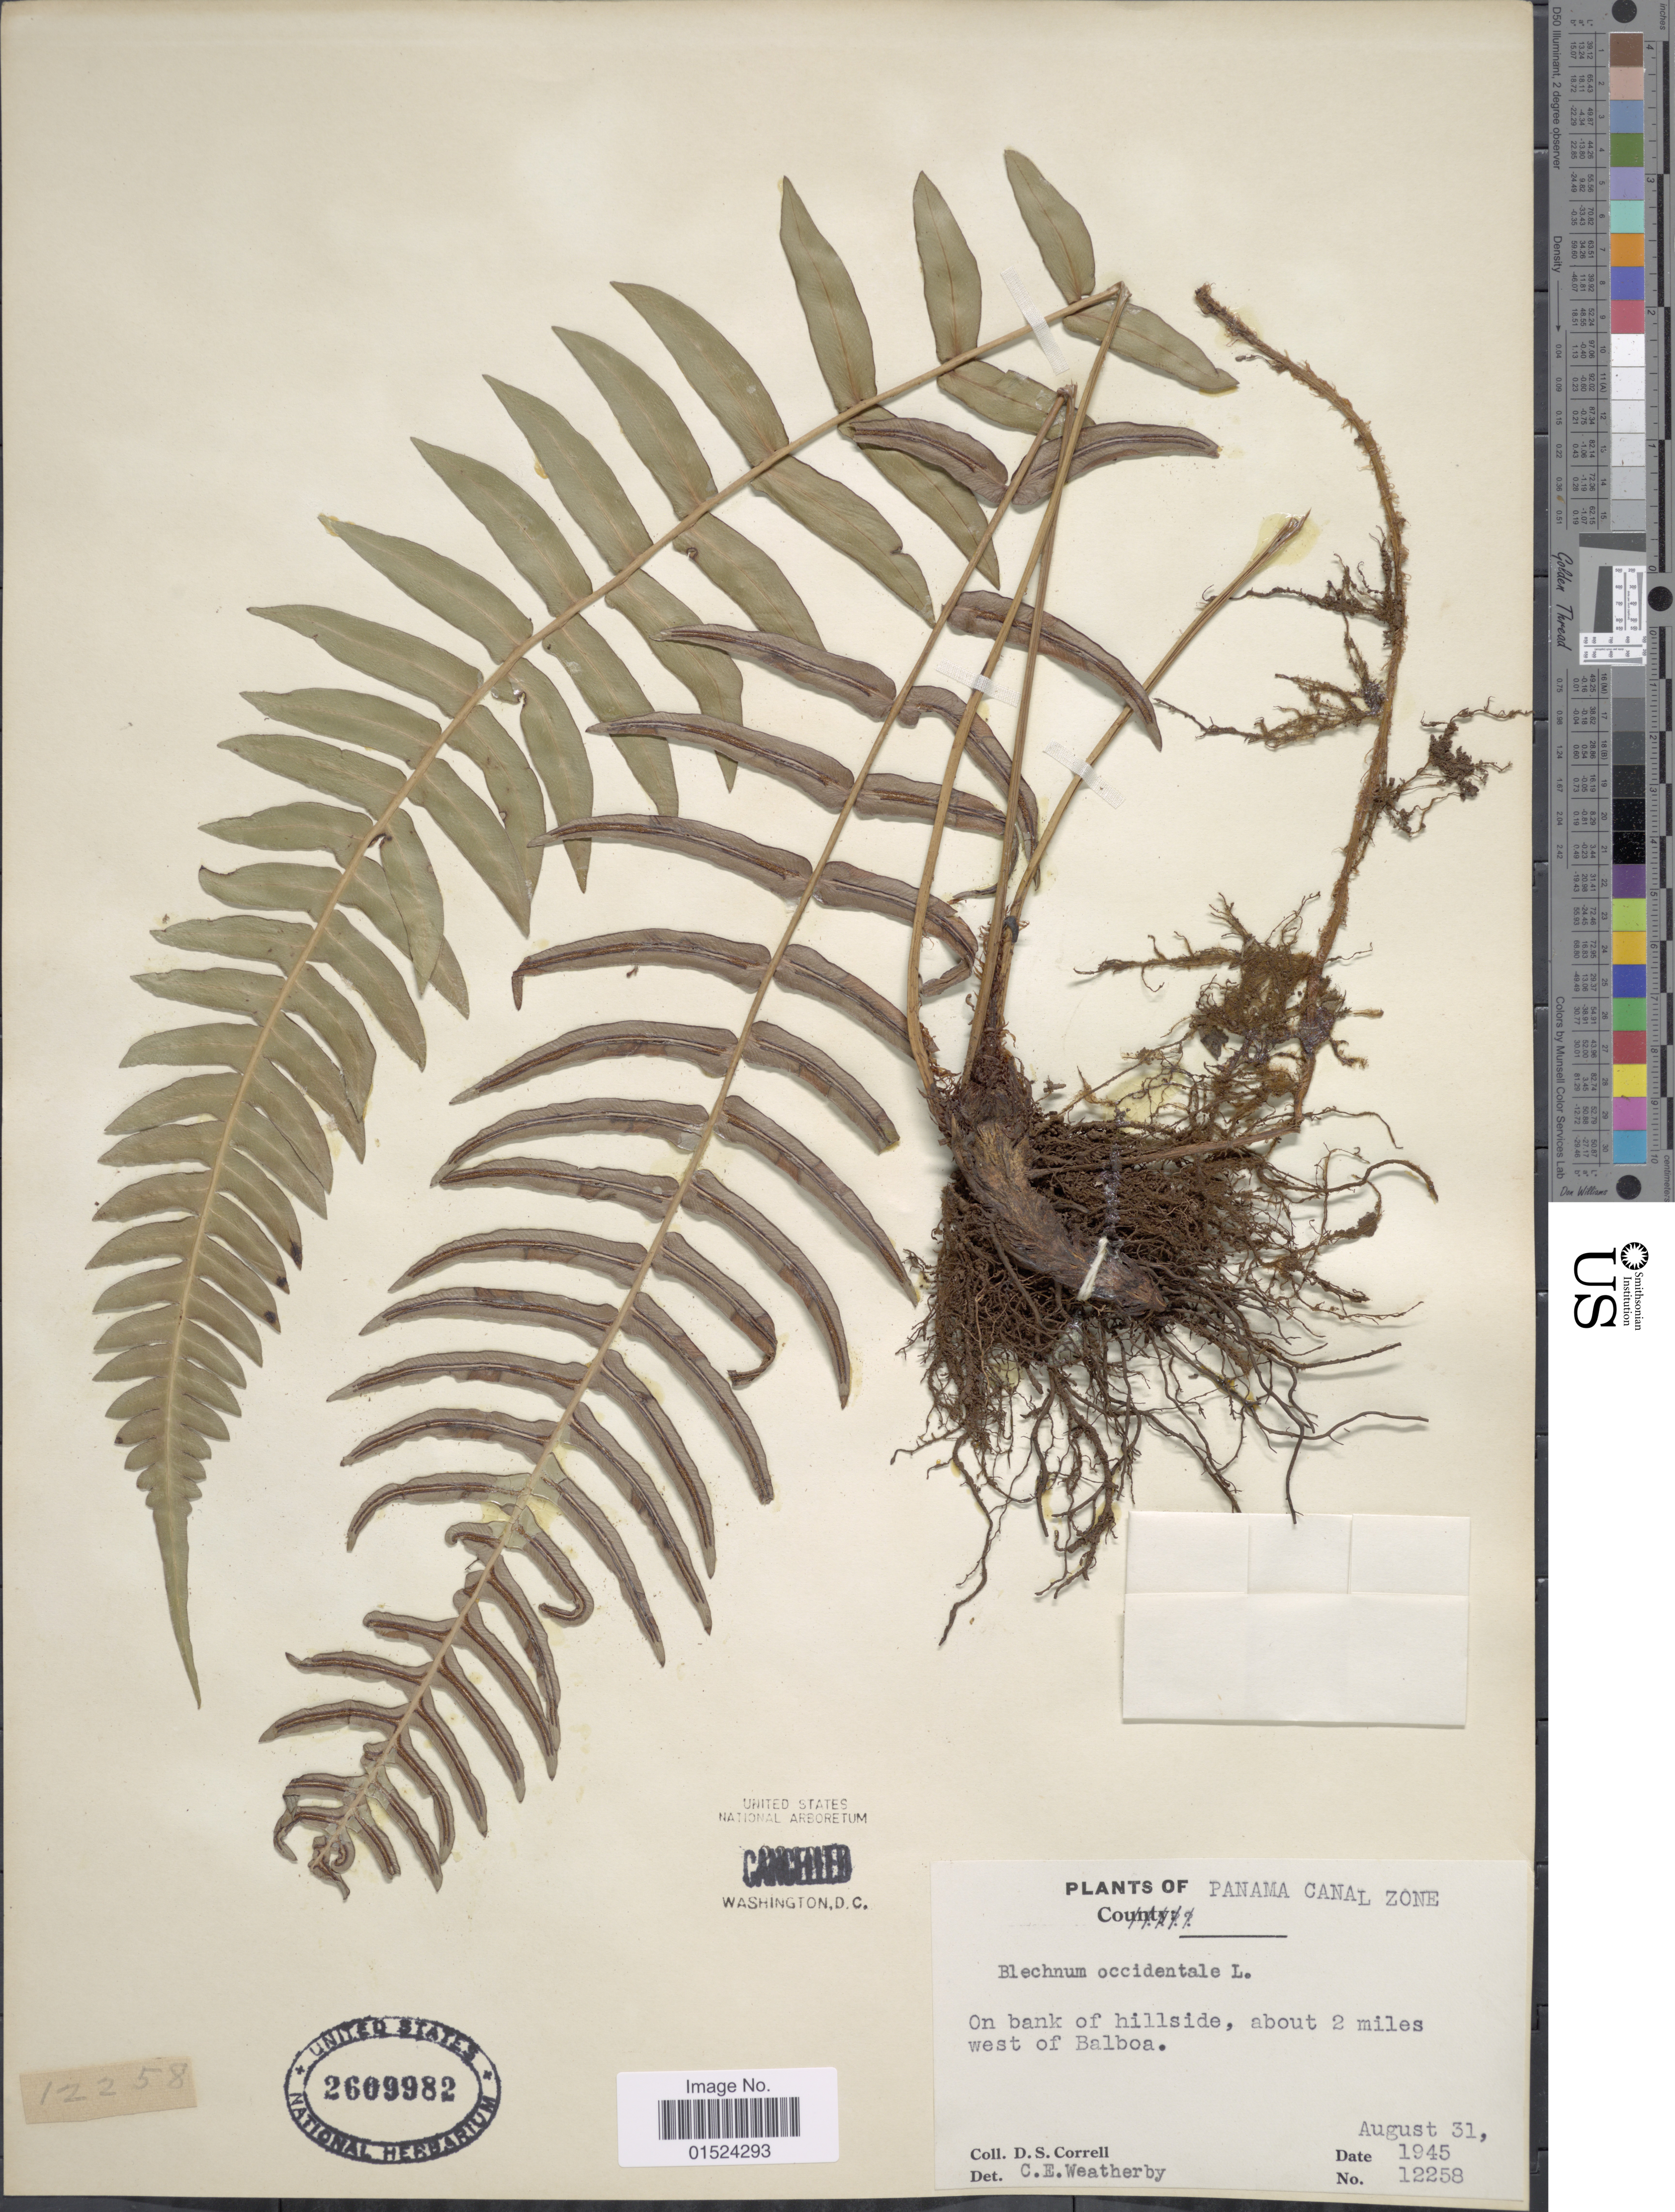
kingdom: Plantae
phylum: Tracheophyta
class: Polypodiopsida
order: Polypodiales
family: Blechnaceae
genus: Blechnum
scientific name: Blechnum occidentale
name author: L.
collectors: D. S. Correll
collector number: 12258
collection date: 1945-08-31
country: Panama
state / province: Colón / Panamá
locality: Canal Zone, on bank of hillside, about 2 miles west of Balboa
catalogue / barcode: US 2609982